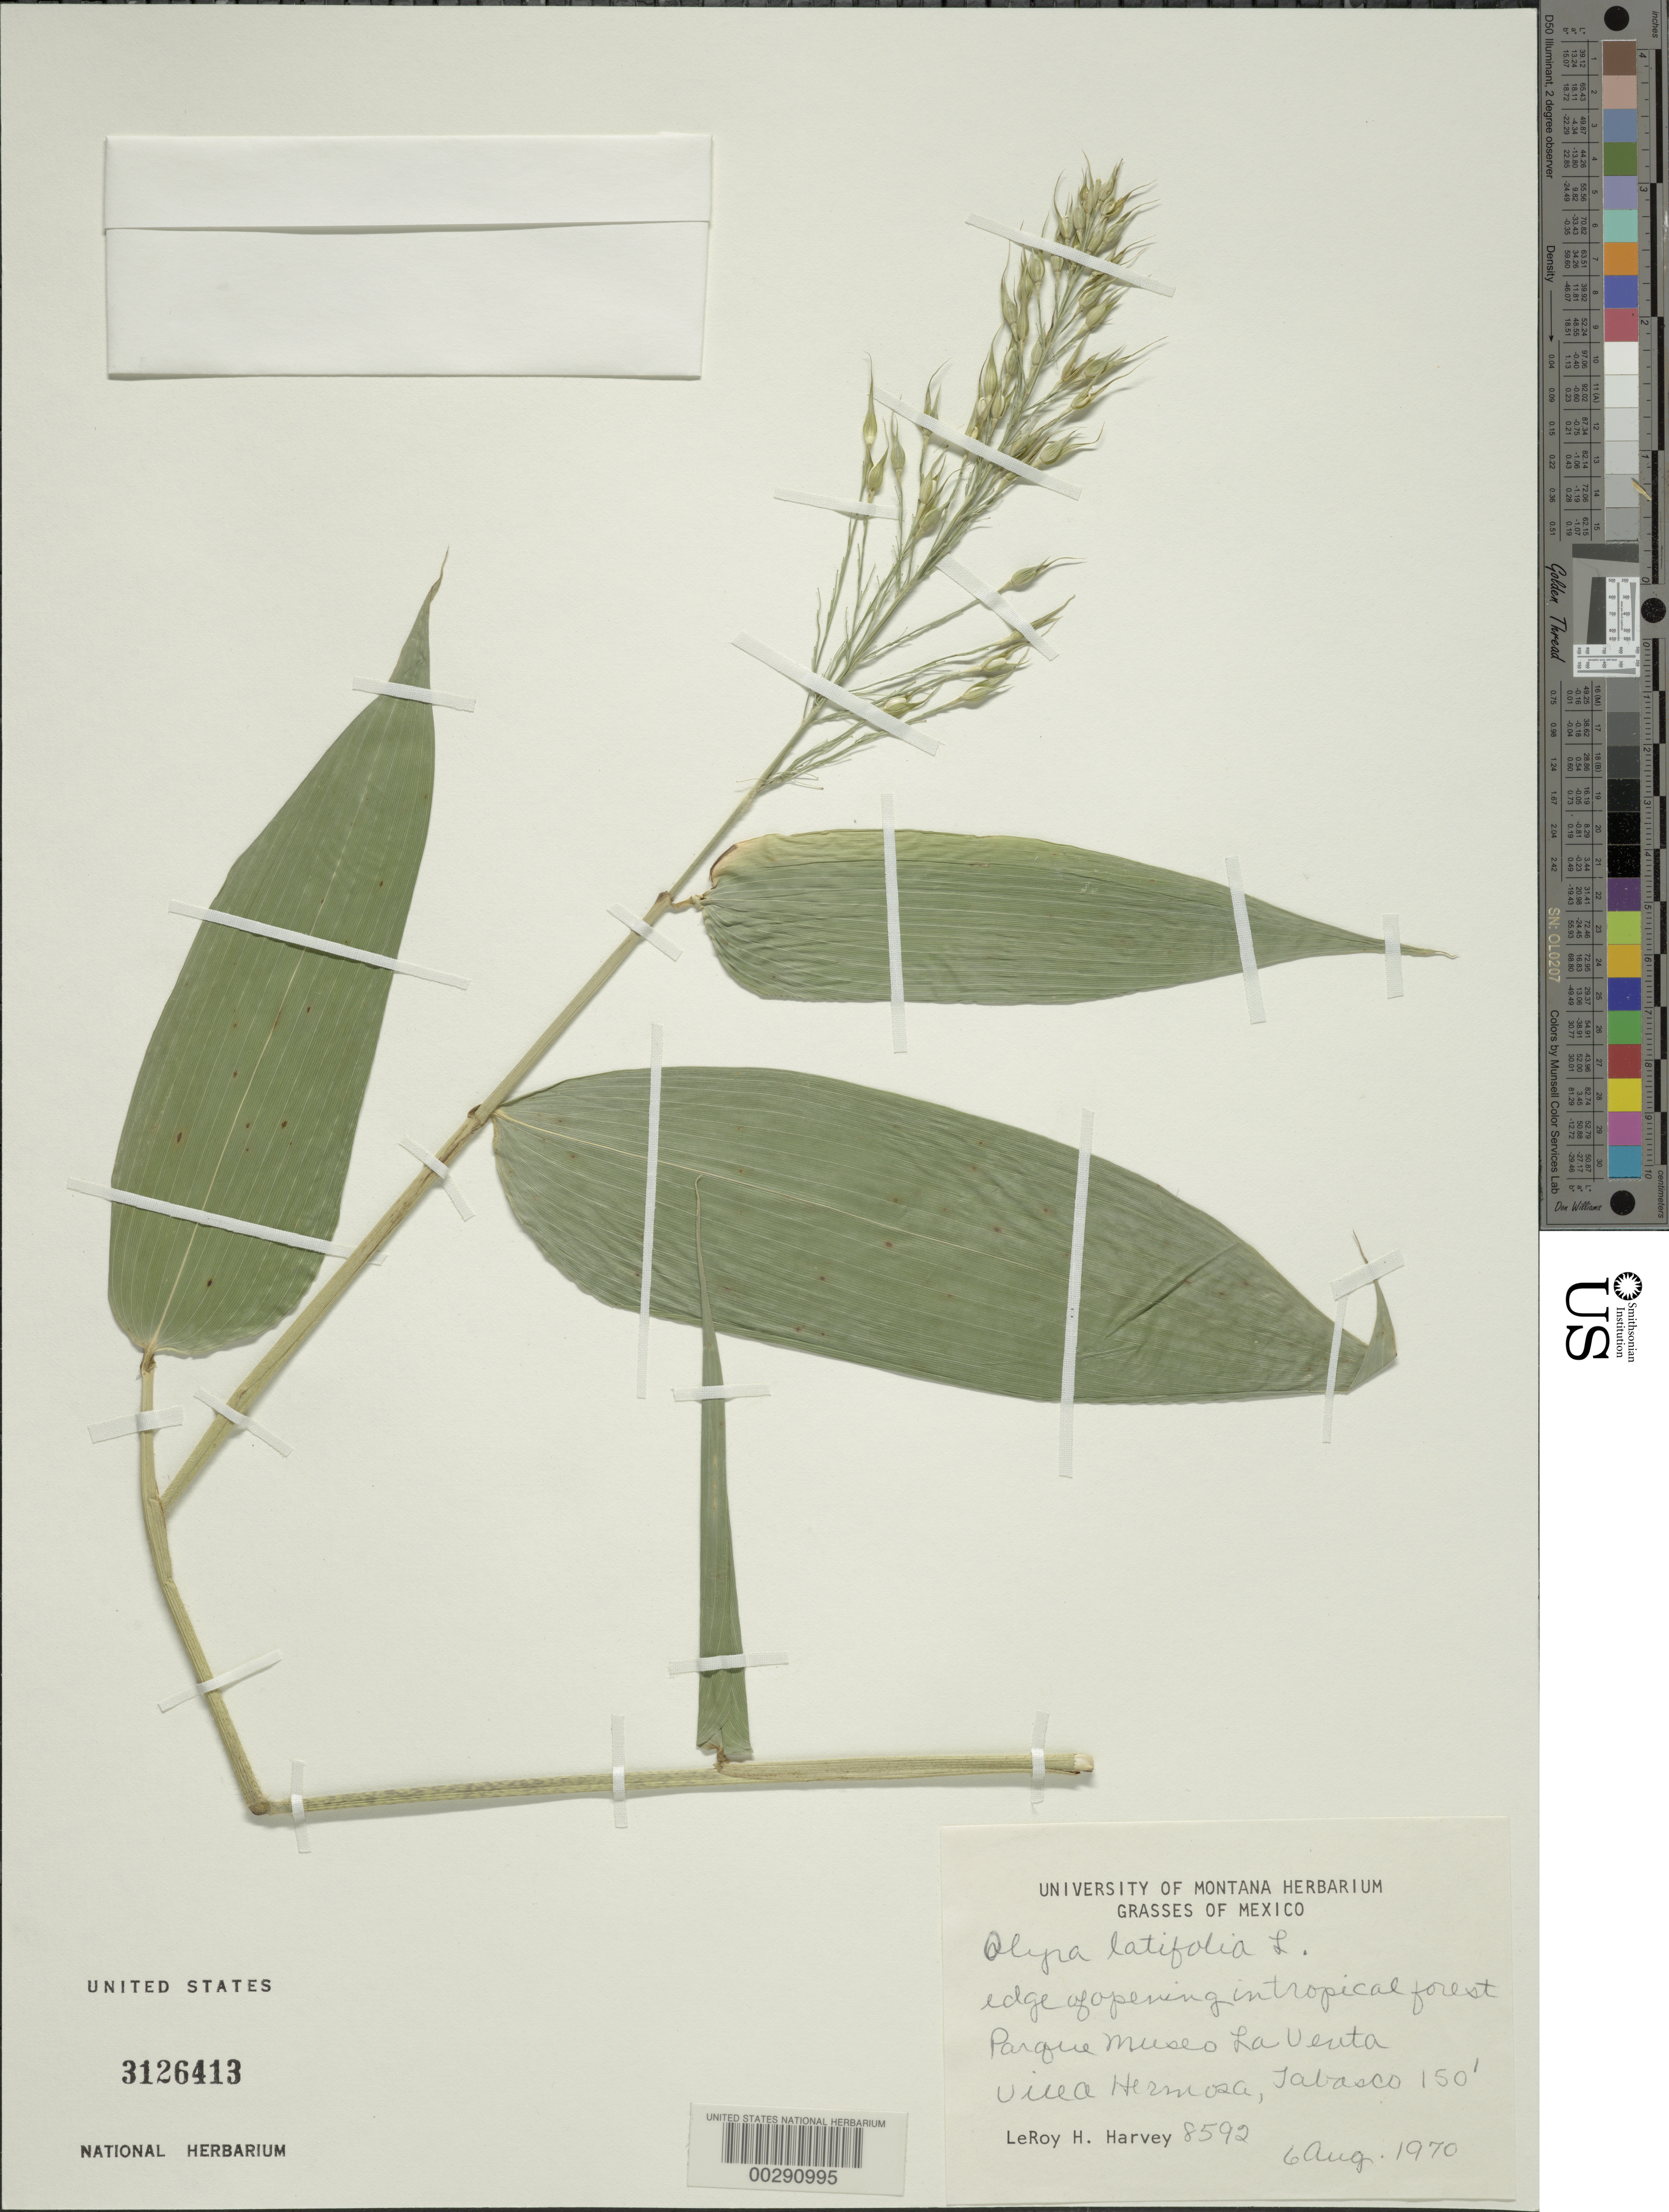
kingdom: Plantae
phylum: Tracheophyta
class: Liliopsida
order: Poales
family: Poaceae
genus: Olyra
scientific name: Olyra latifolia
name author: L.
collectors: L. H. Harvey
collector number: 8592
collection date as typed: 06 Aug 1970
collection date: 1970-08-06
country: Mexico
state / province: Tabasco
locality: Parque Museo La Venta, Villa Hermosa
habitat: Edge of opening in tropical forest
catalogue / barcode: US 3126413